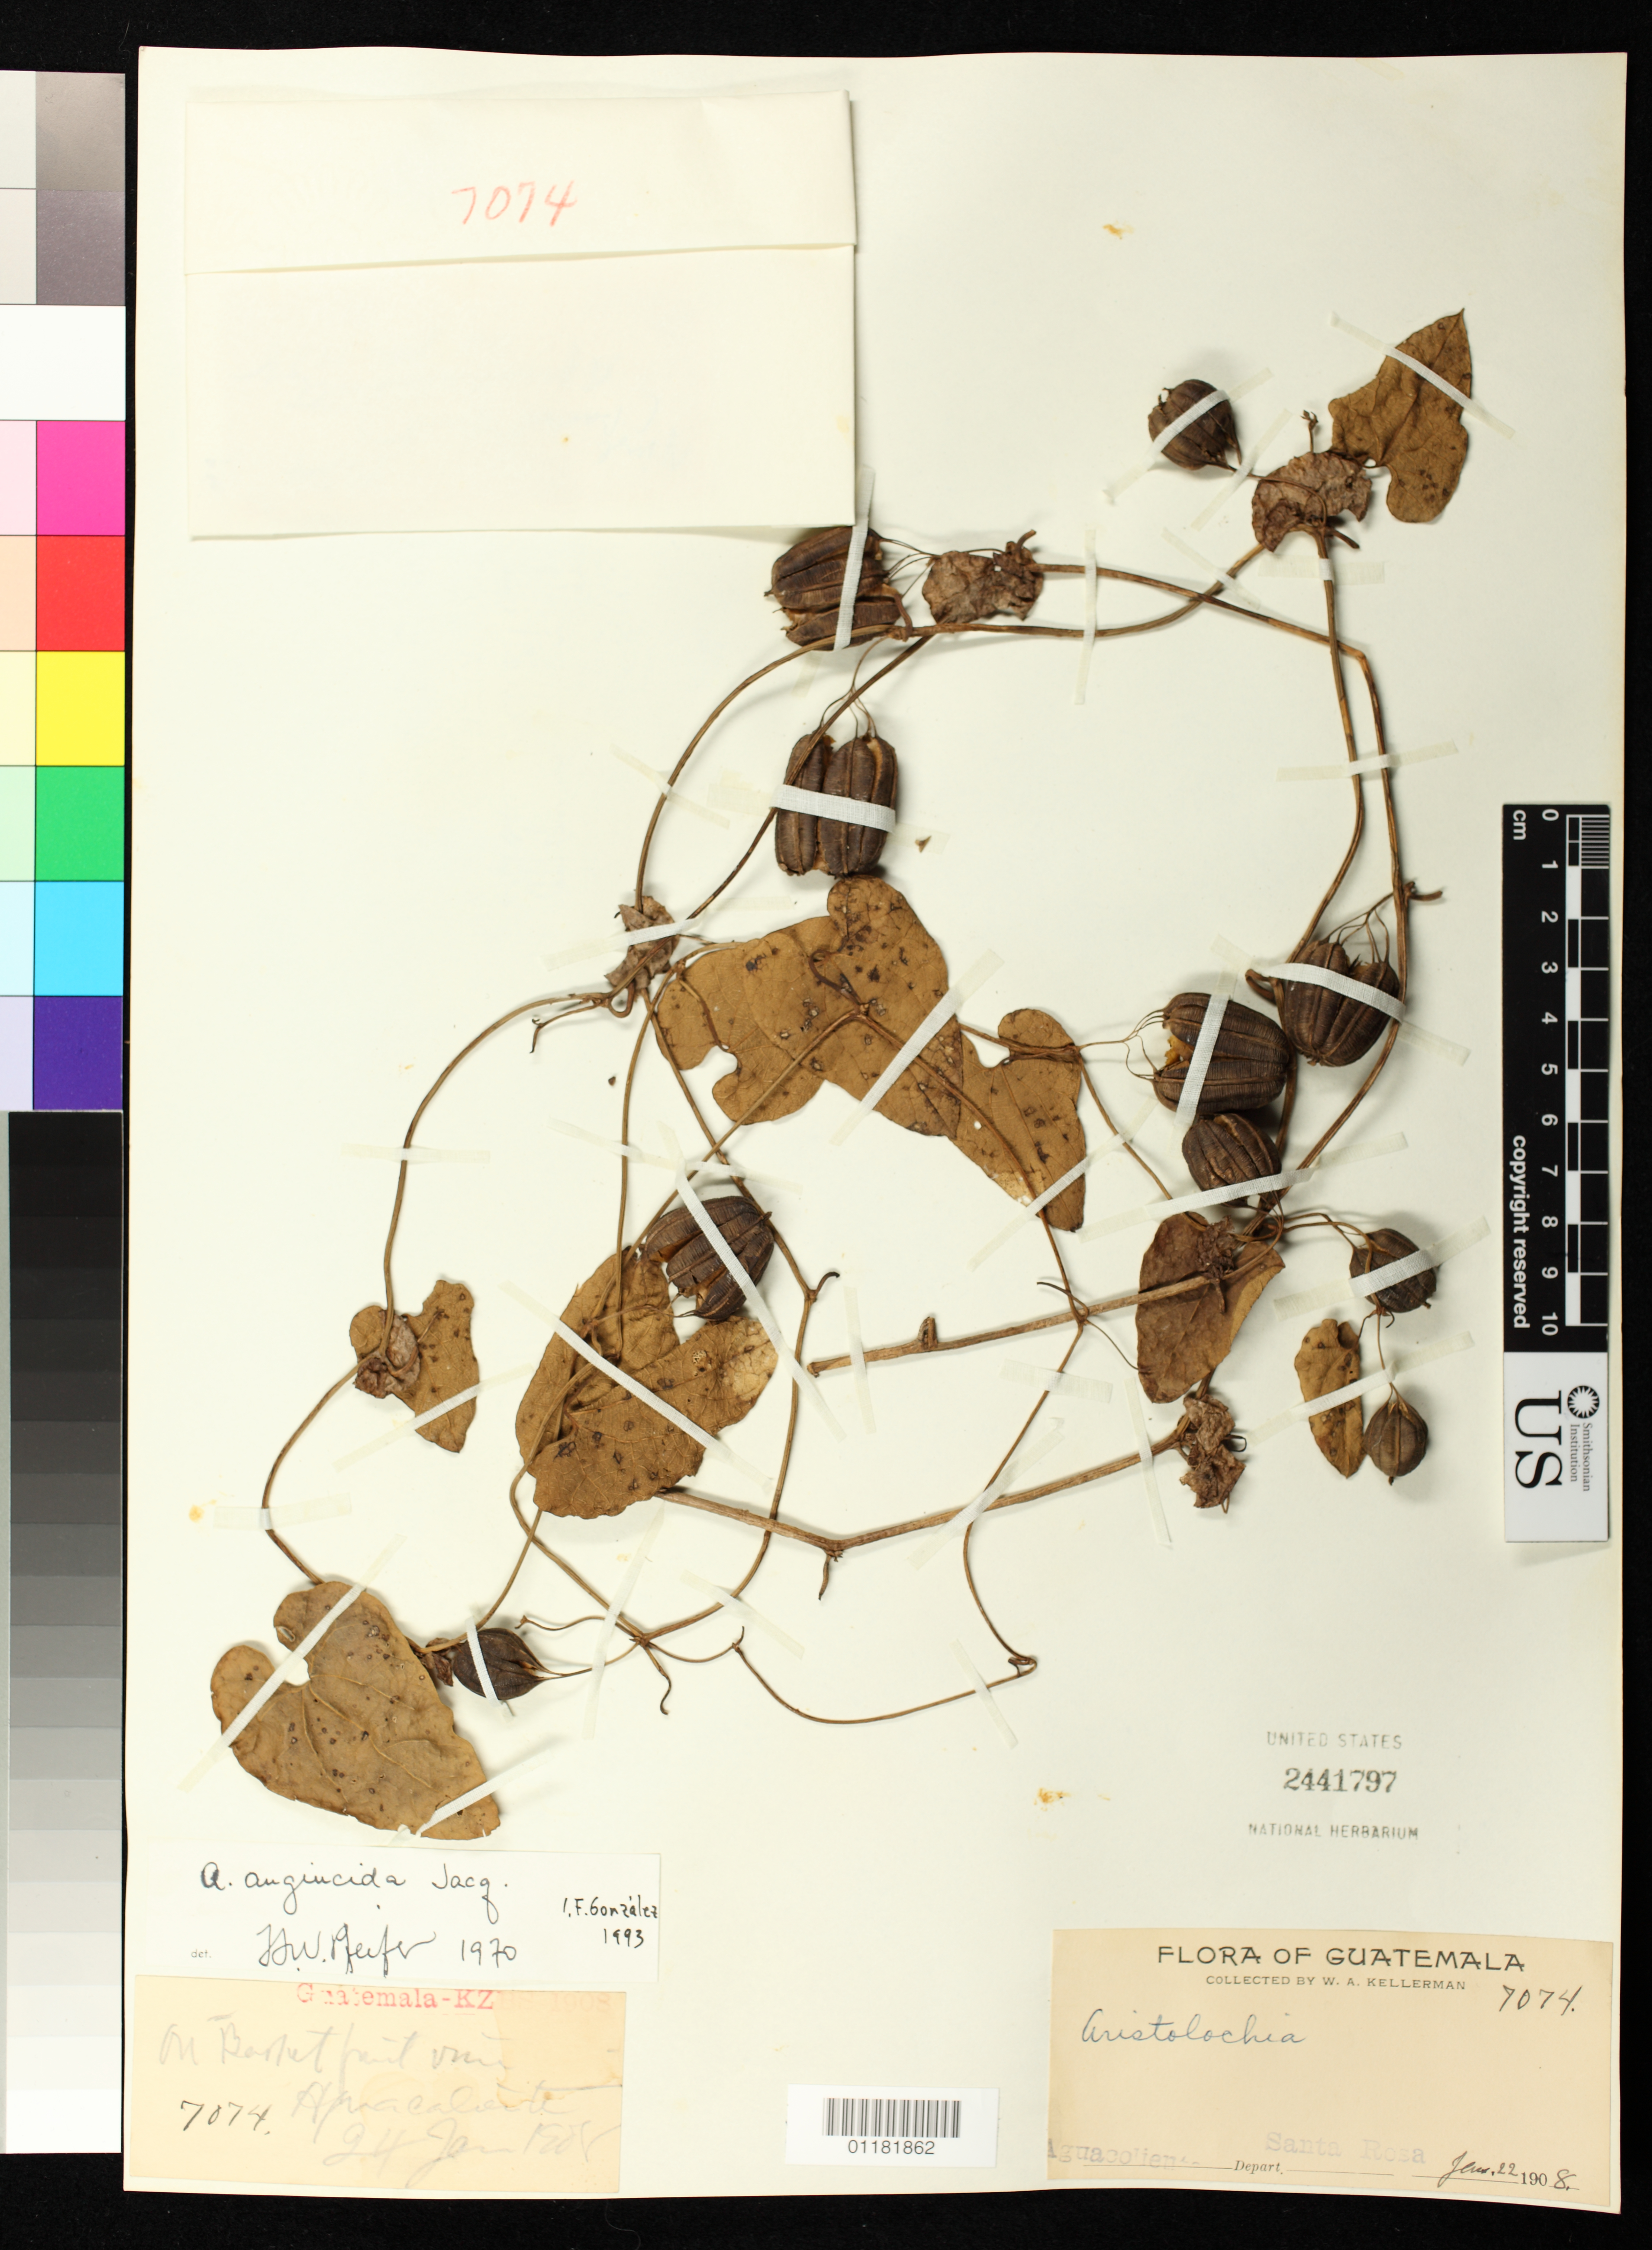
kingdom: Plantae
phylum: Tracheophyta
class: Magnoliopsida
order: Piperales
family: Aristolochiaceae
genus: Aristolochia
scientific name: Aristolochia anguicida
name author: Jacq.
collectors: W. A. Kellerman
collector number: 7074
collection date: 1908-01-12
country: Guatemala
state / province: Santa Rosa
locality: Agua calente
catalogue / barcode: US 2441797